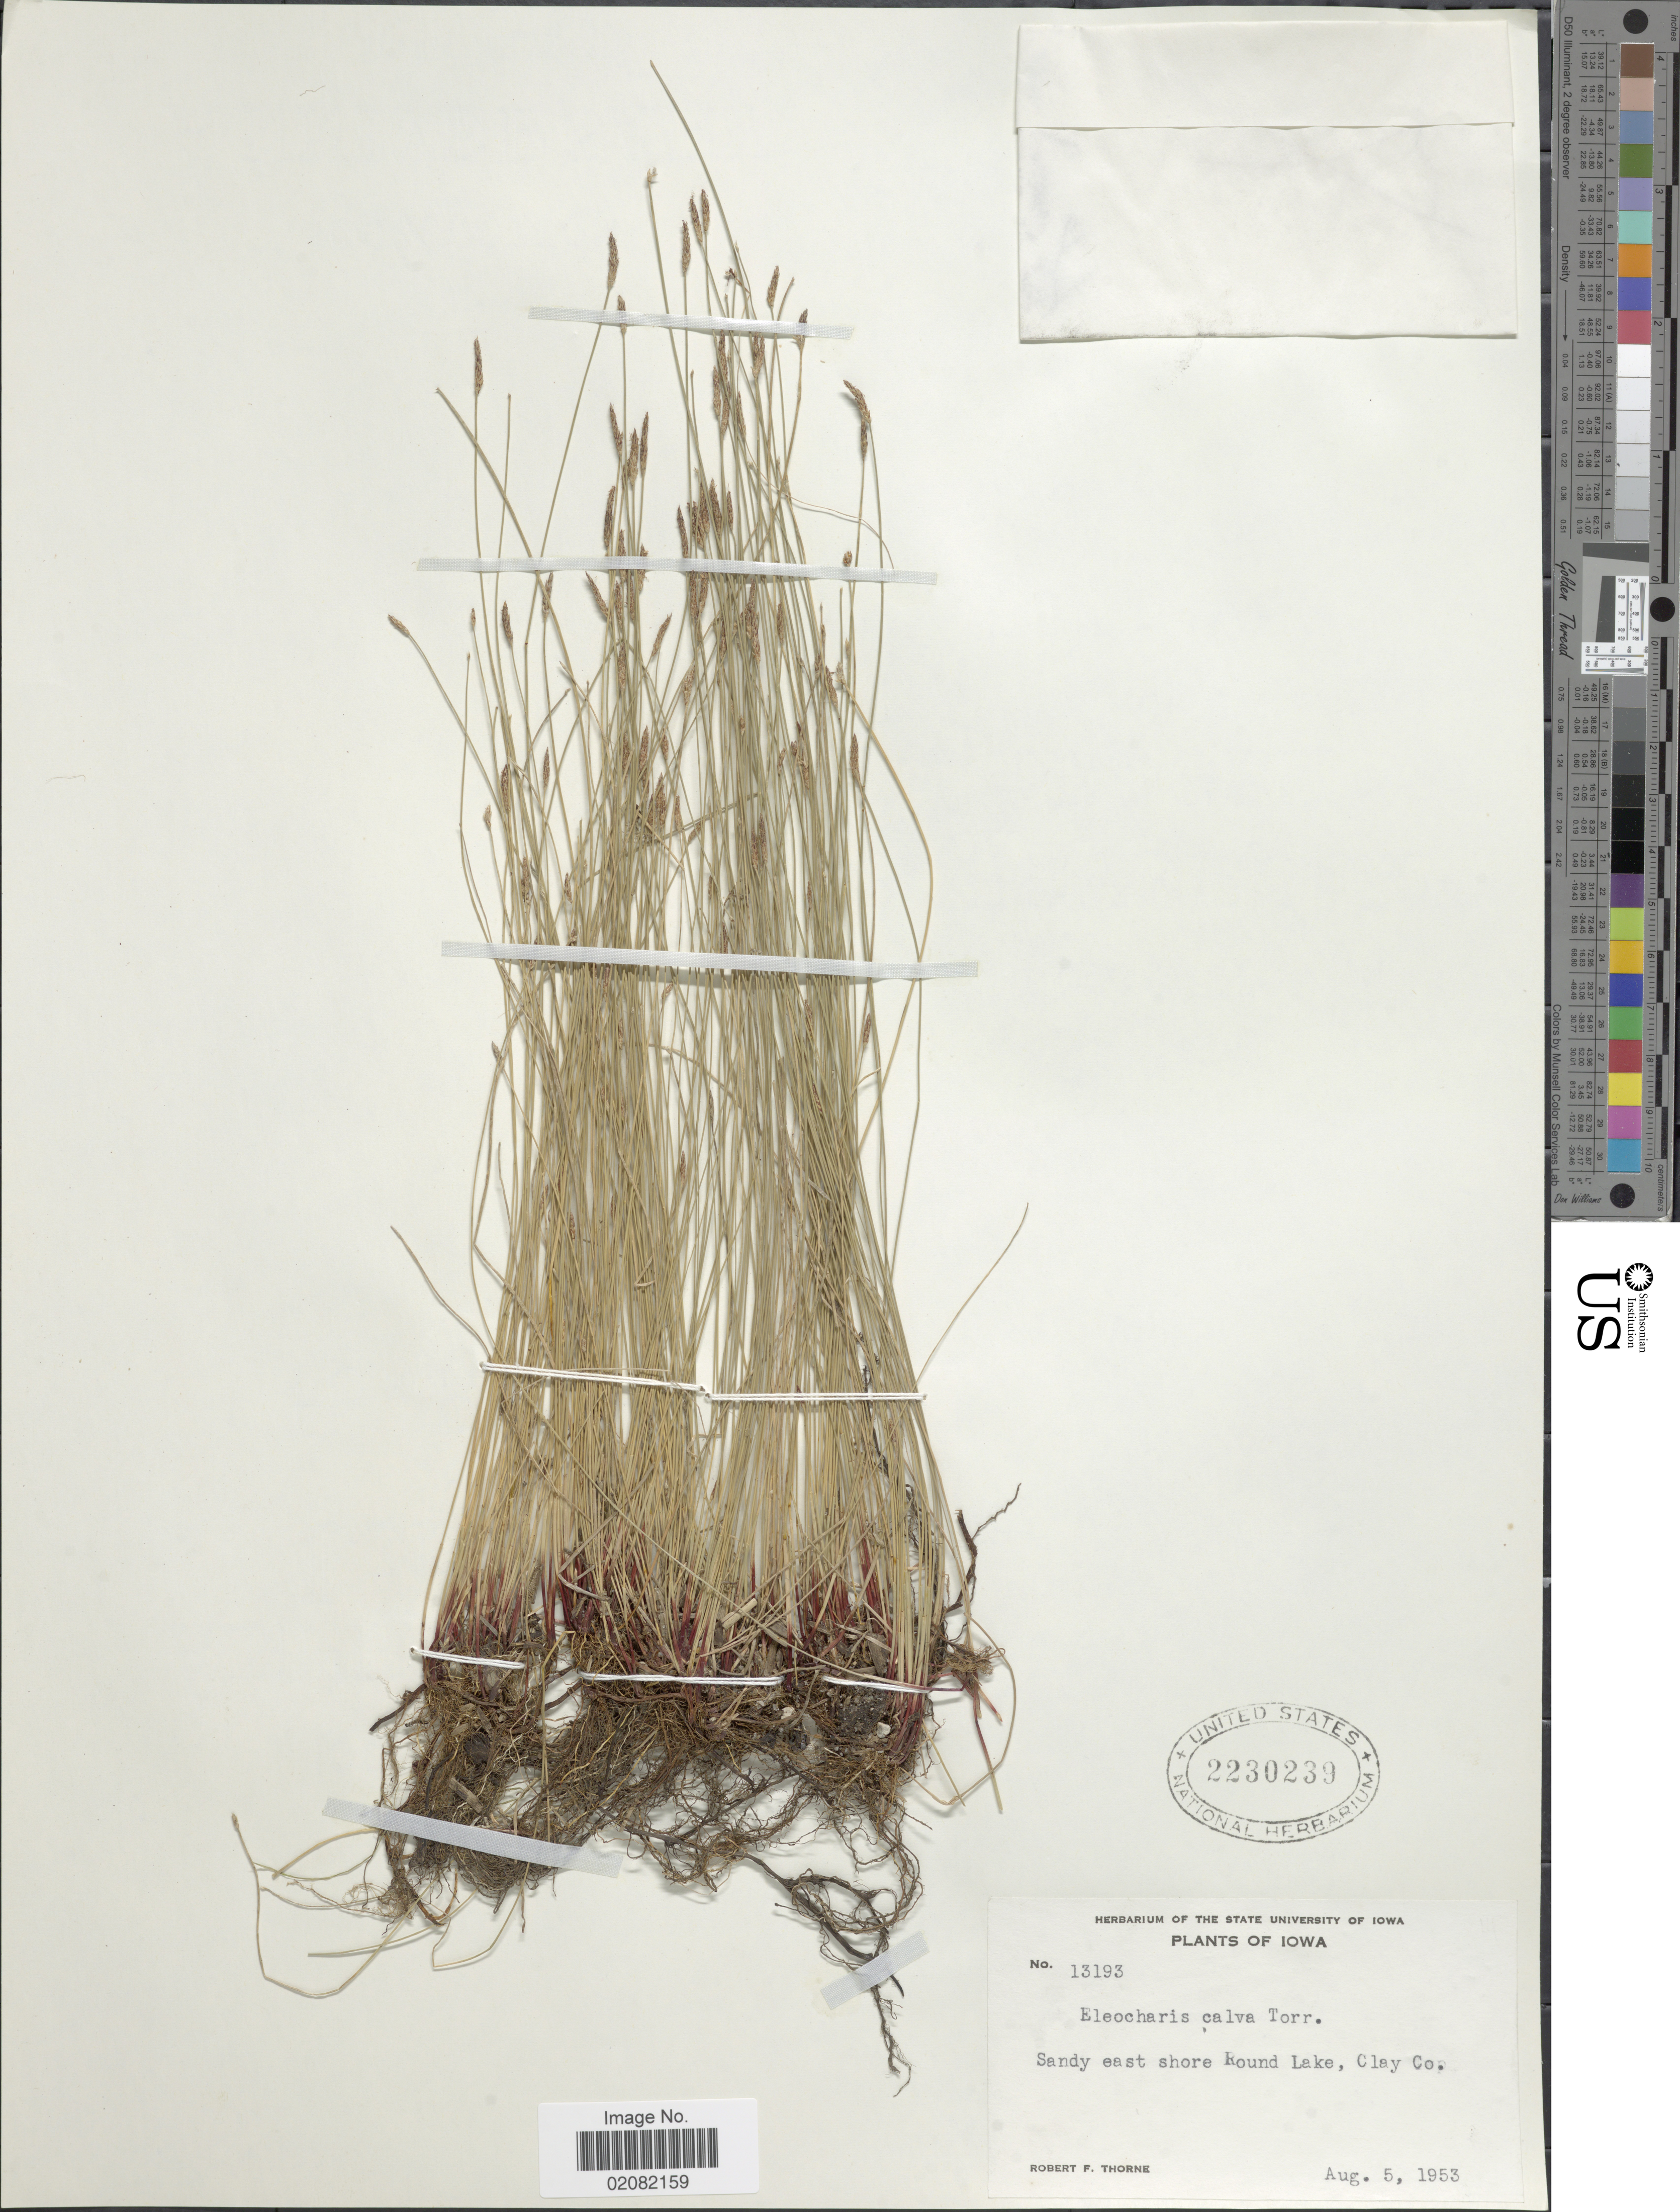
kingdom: Plantae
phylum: Tracheophyta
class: Liliopsida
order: Poales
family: Cyperaceae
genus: Eleocharis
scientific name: Eleocharis erythropoda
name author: Steud.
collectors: R. F. Thorne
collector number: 13193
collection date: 1953-08-05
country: United States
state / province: Iowa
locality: Sandy east shore Round Lake, Clay Co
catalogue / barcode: US 2230239